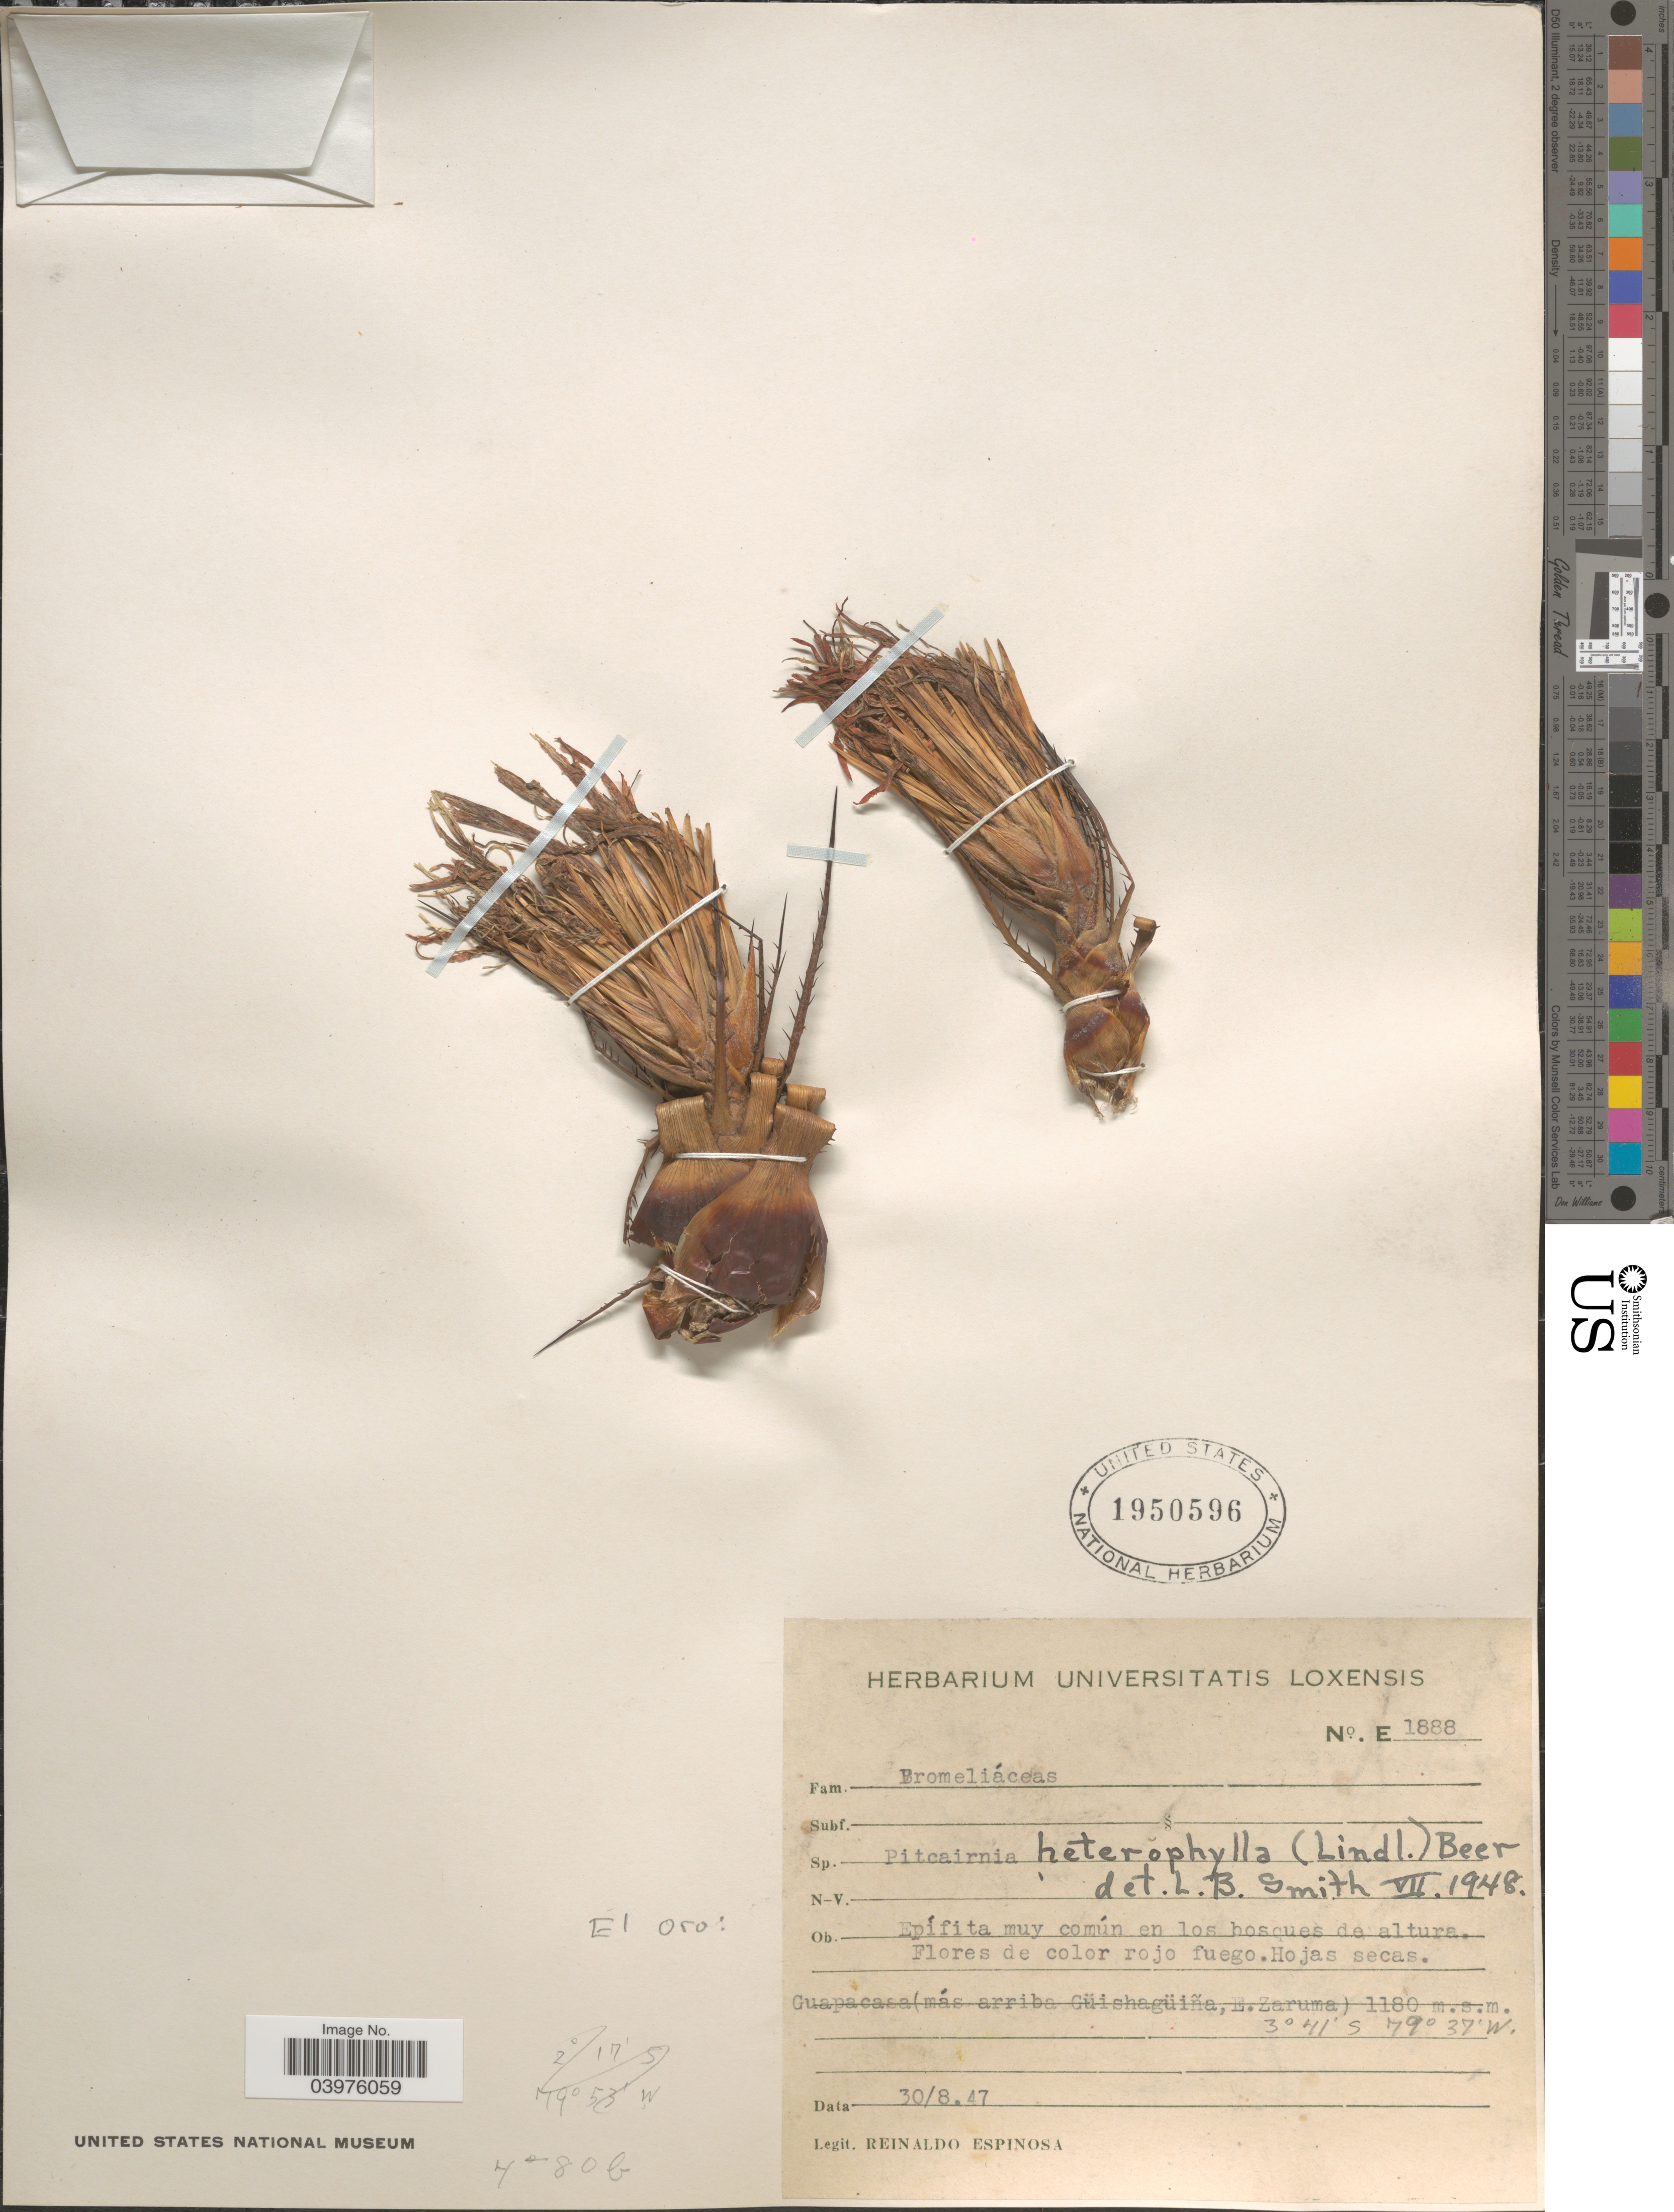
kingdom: Plantae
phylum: Tracheophyta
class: Liliopsida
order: Poales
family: Bromeliaceae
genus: Pitcairnia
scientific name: Pitcairnia heterophylla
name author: (Lindl.) Beer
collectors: R. Espinosa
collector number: E1888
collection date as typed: Transcribed d/m/y: 30/8/47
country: Ecuador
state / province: El Oro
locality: Guapacasa (más arriba Cüishagüiña, E. Zaruma).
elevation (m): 1180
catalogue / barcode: US 1950596